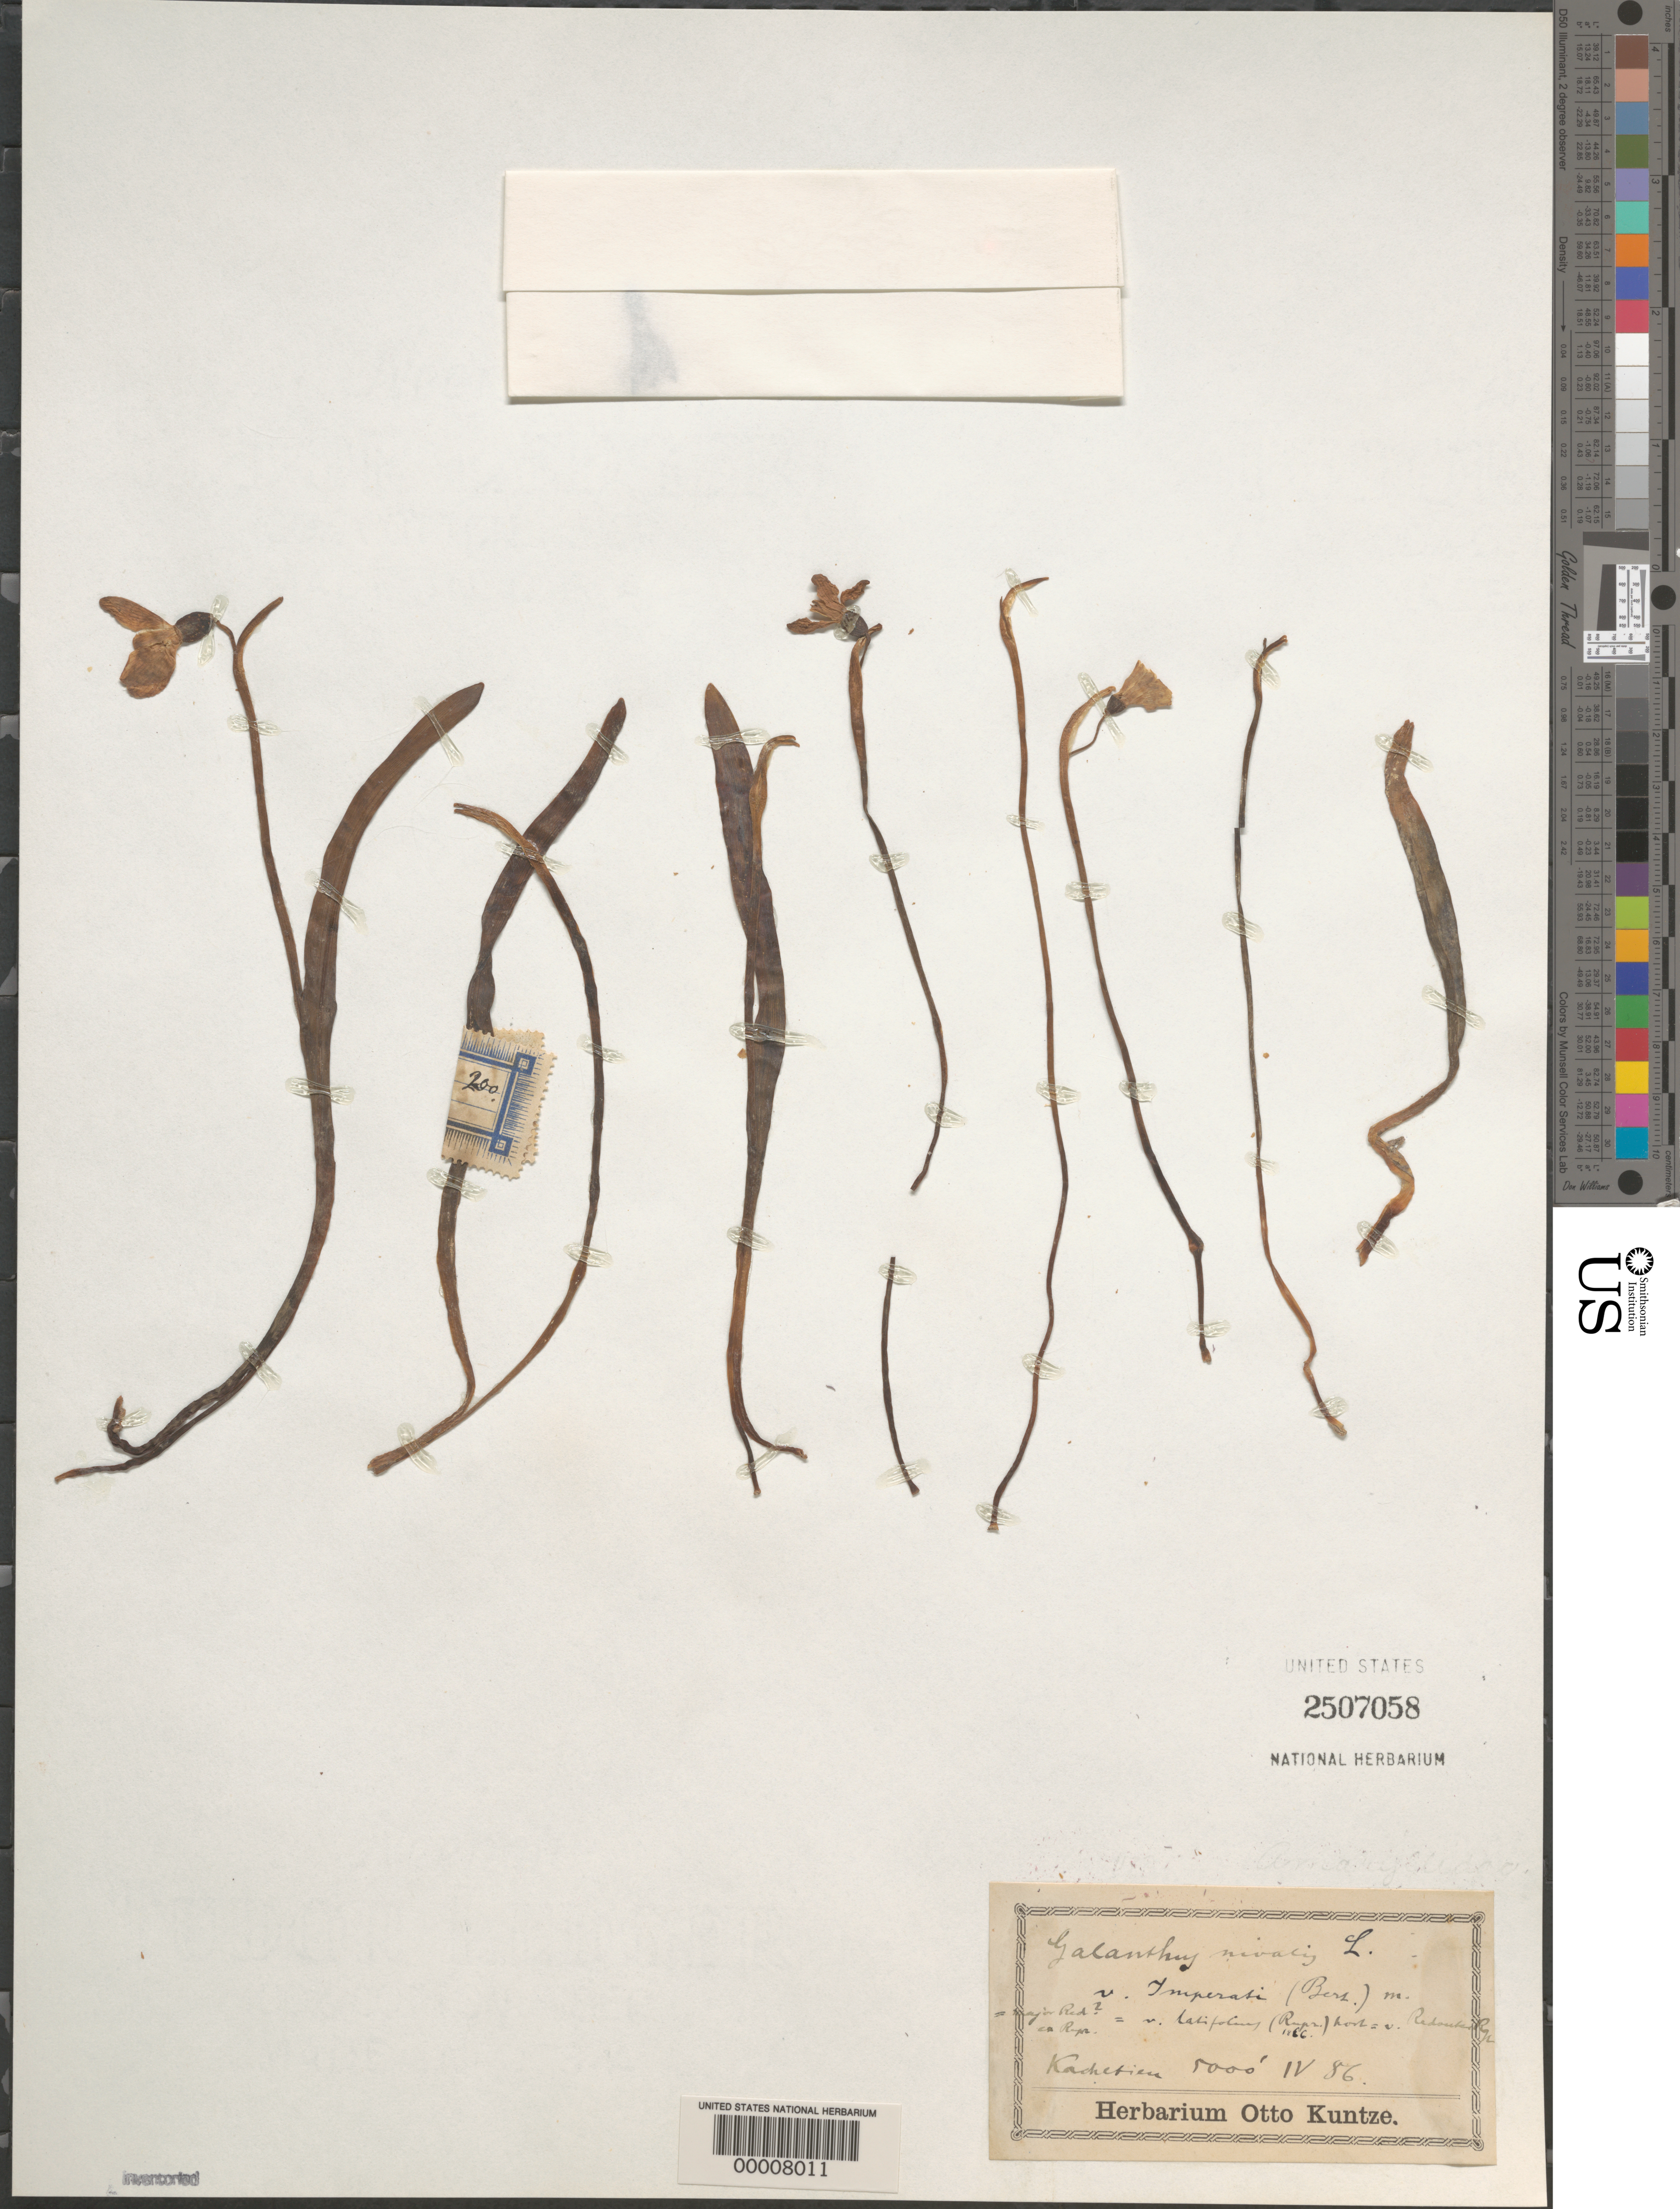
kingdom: Plantae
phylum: Tracheophyta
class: Liliopsida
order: Asparagales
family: Amaryllidaceae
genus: Galanthus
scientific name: Galanthus nivalis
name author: L.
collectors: C.E.O. Kuntze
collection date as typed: Apr 1886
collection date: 1886-04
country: Georgia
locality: Kachetien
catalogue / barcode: US 2507058